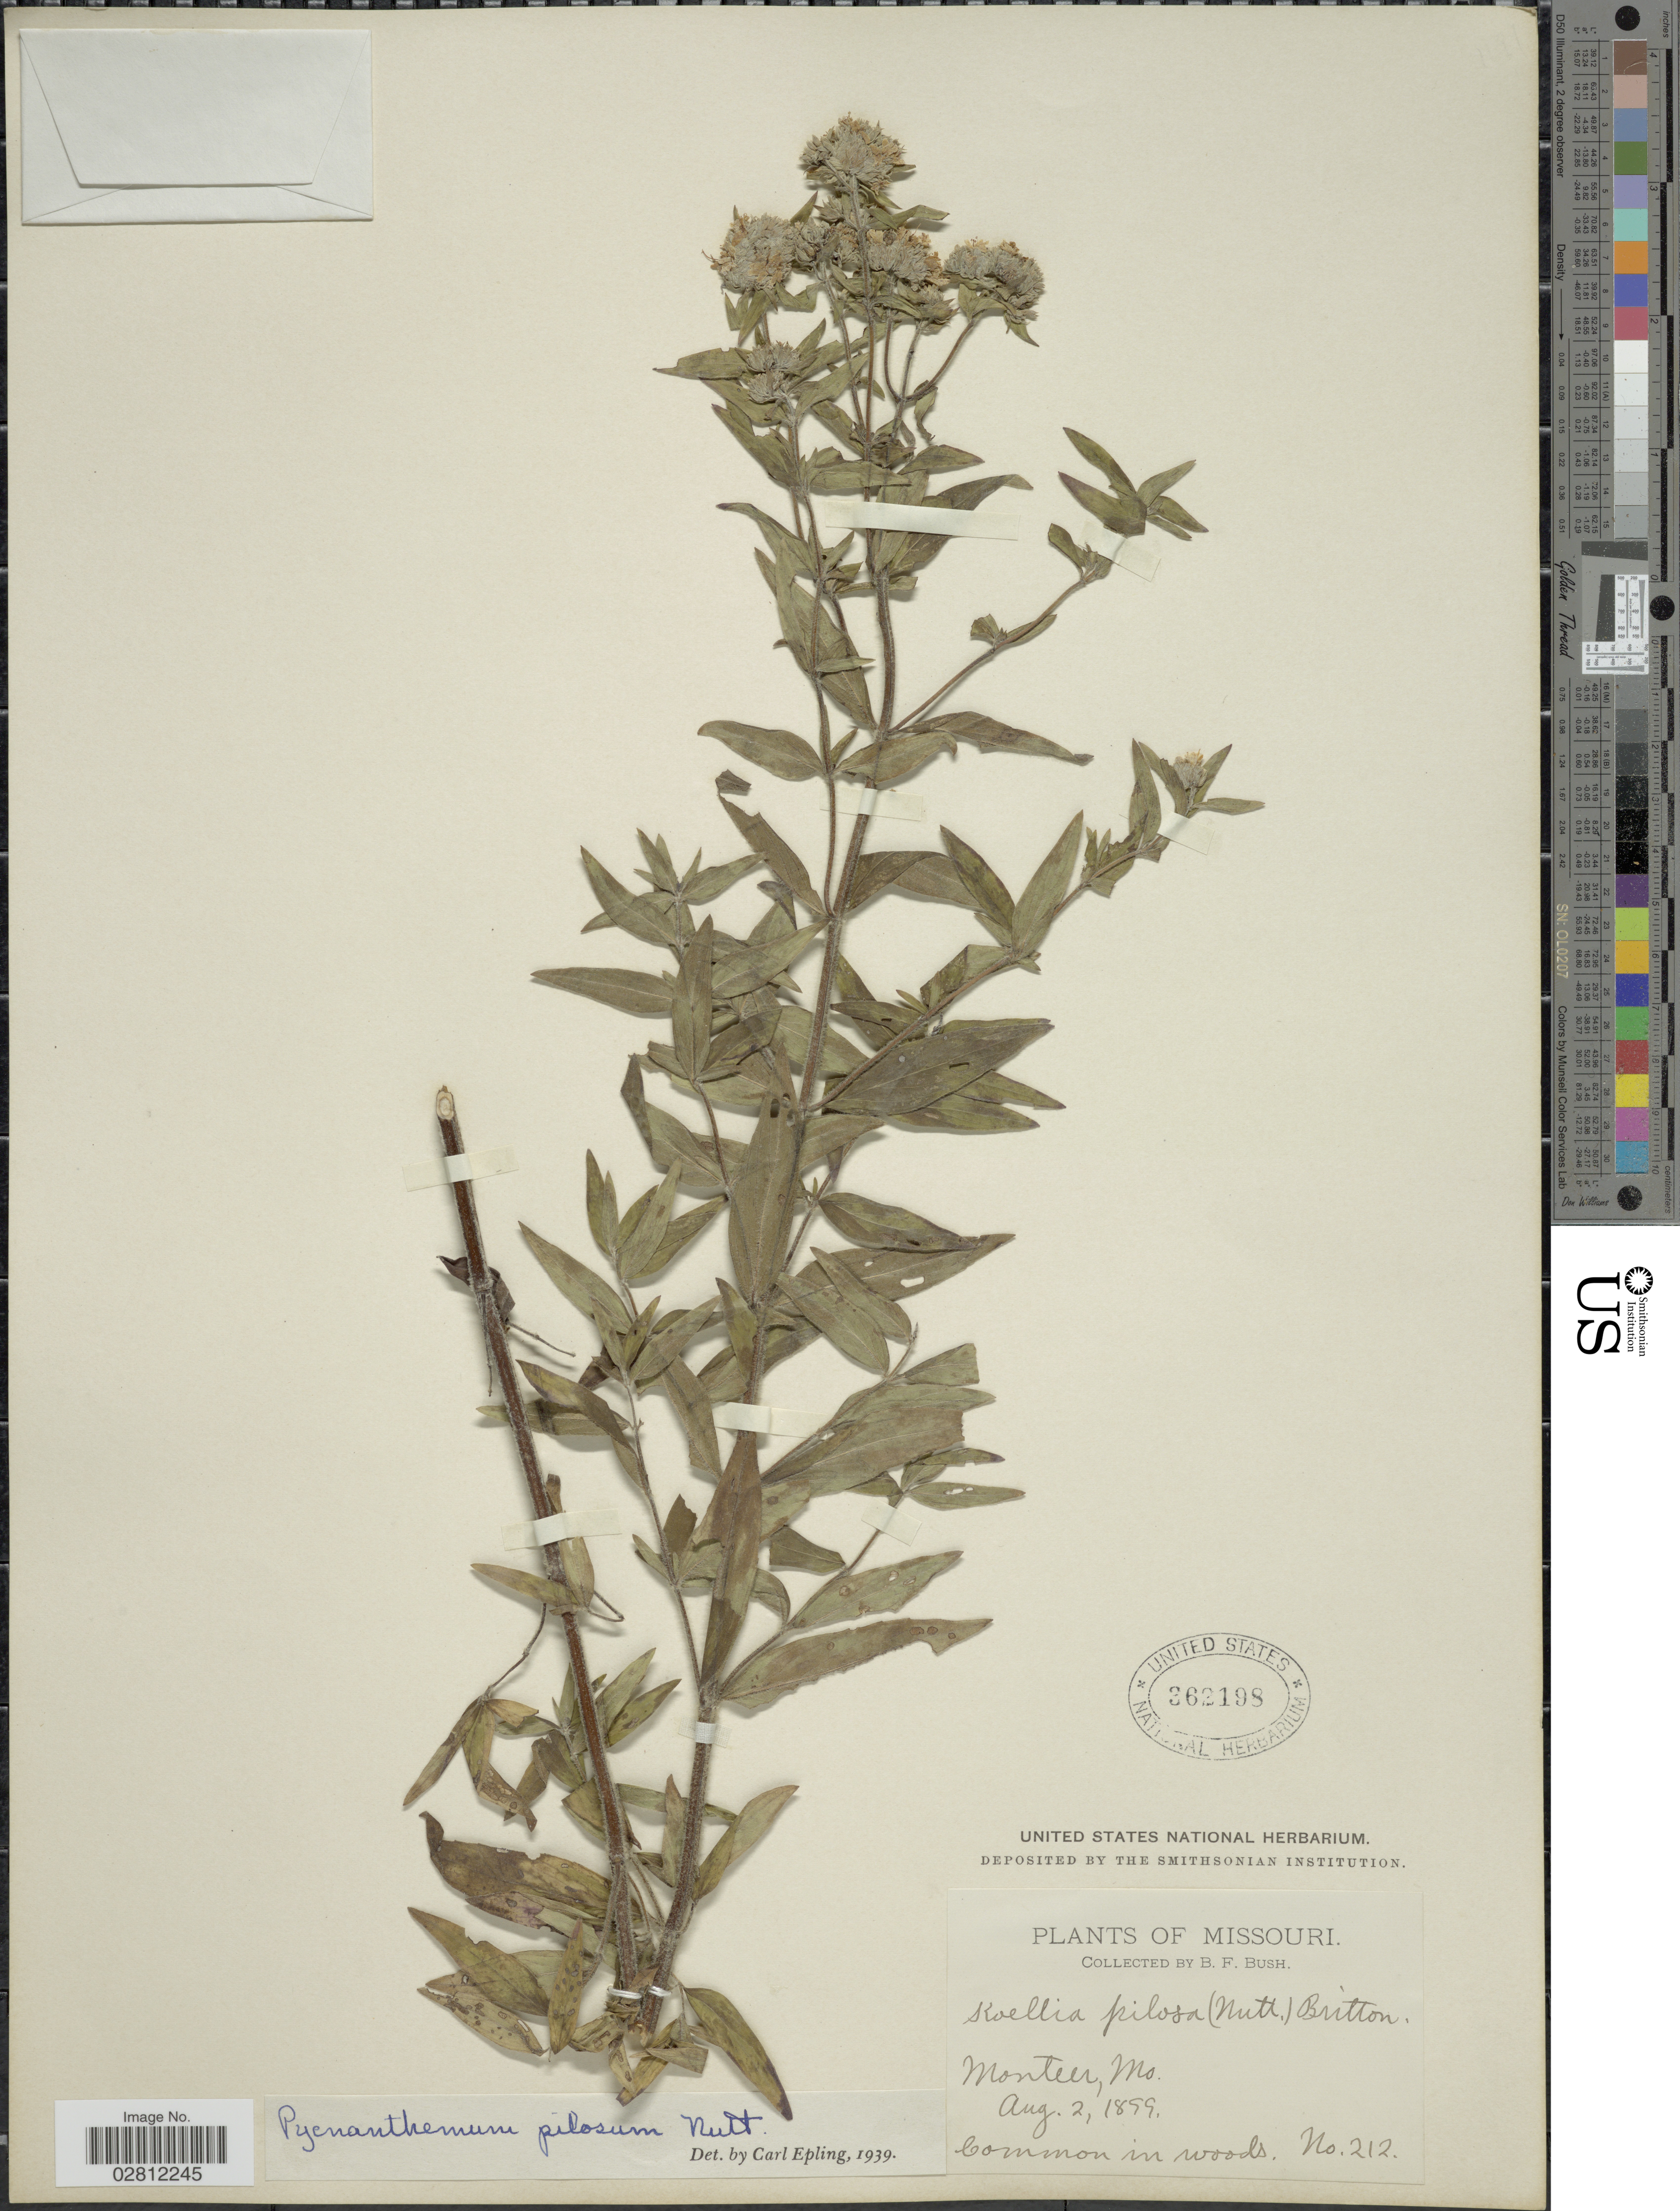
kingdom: Plantae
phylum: Tracheophyta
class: Magnoliopsida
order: Lamiales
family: Lamiaceae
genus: Pycnanthemum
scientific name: Pycnanthemum pilosum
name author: Nutt.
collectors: B. F. Bush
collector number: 212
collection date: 1899-08-02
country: United States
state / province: Missouri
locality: Monteer.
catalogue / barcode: US 362198